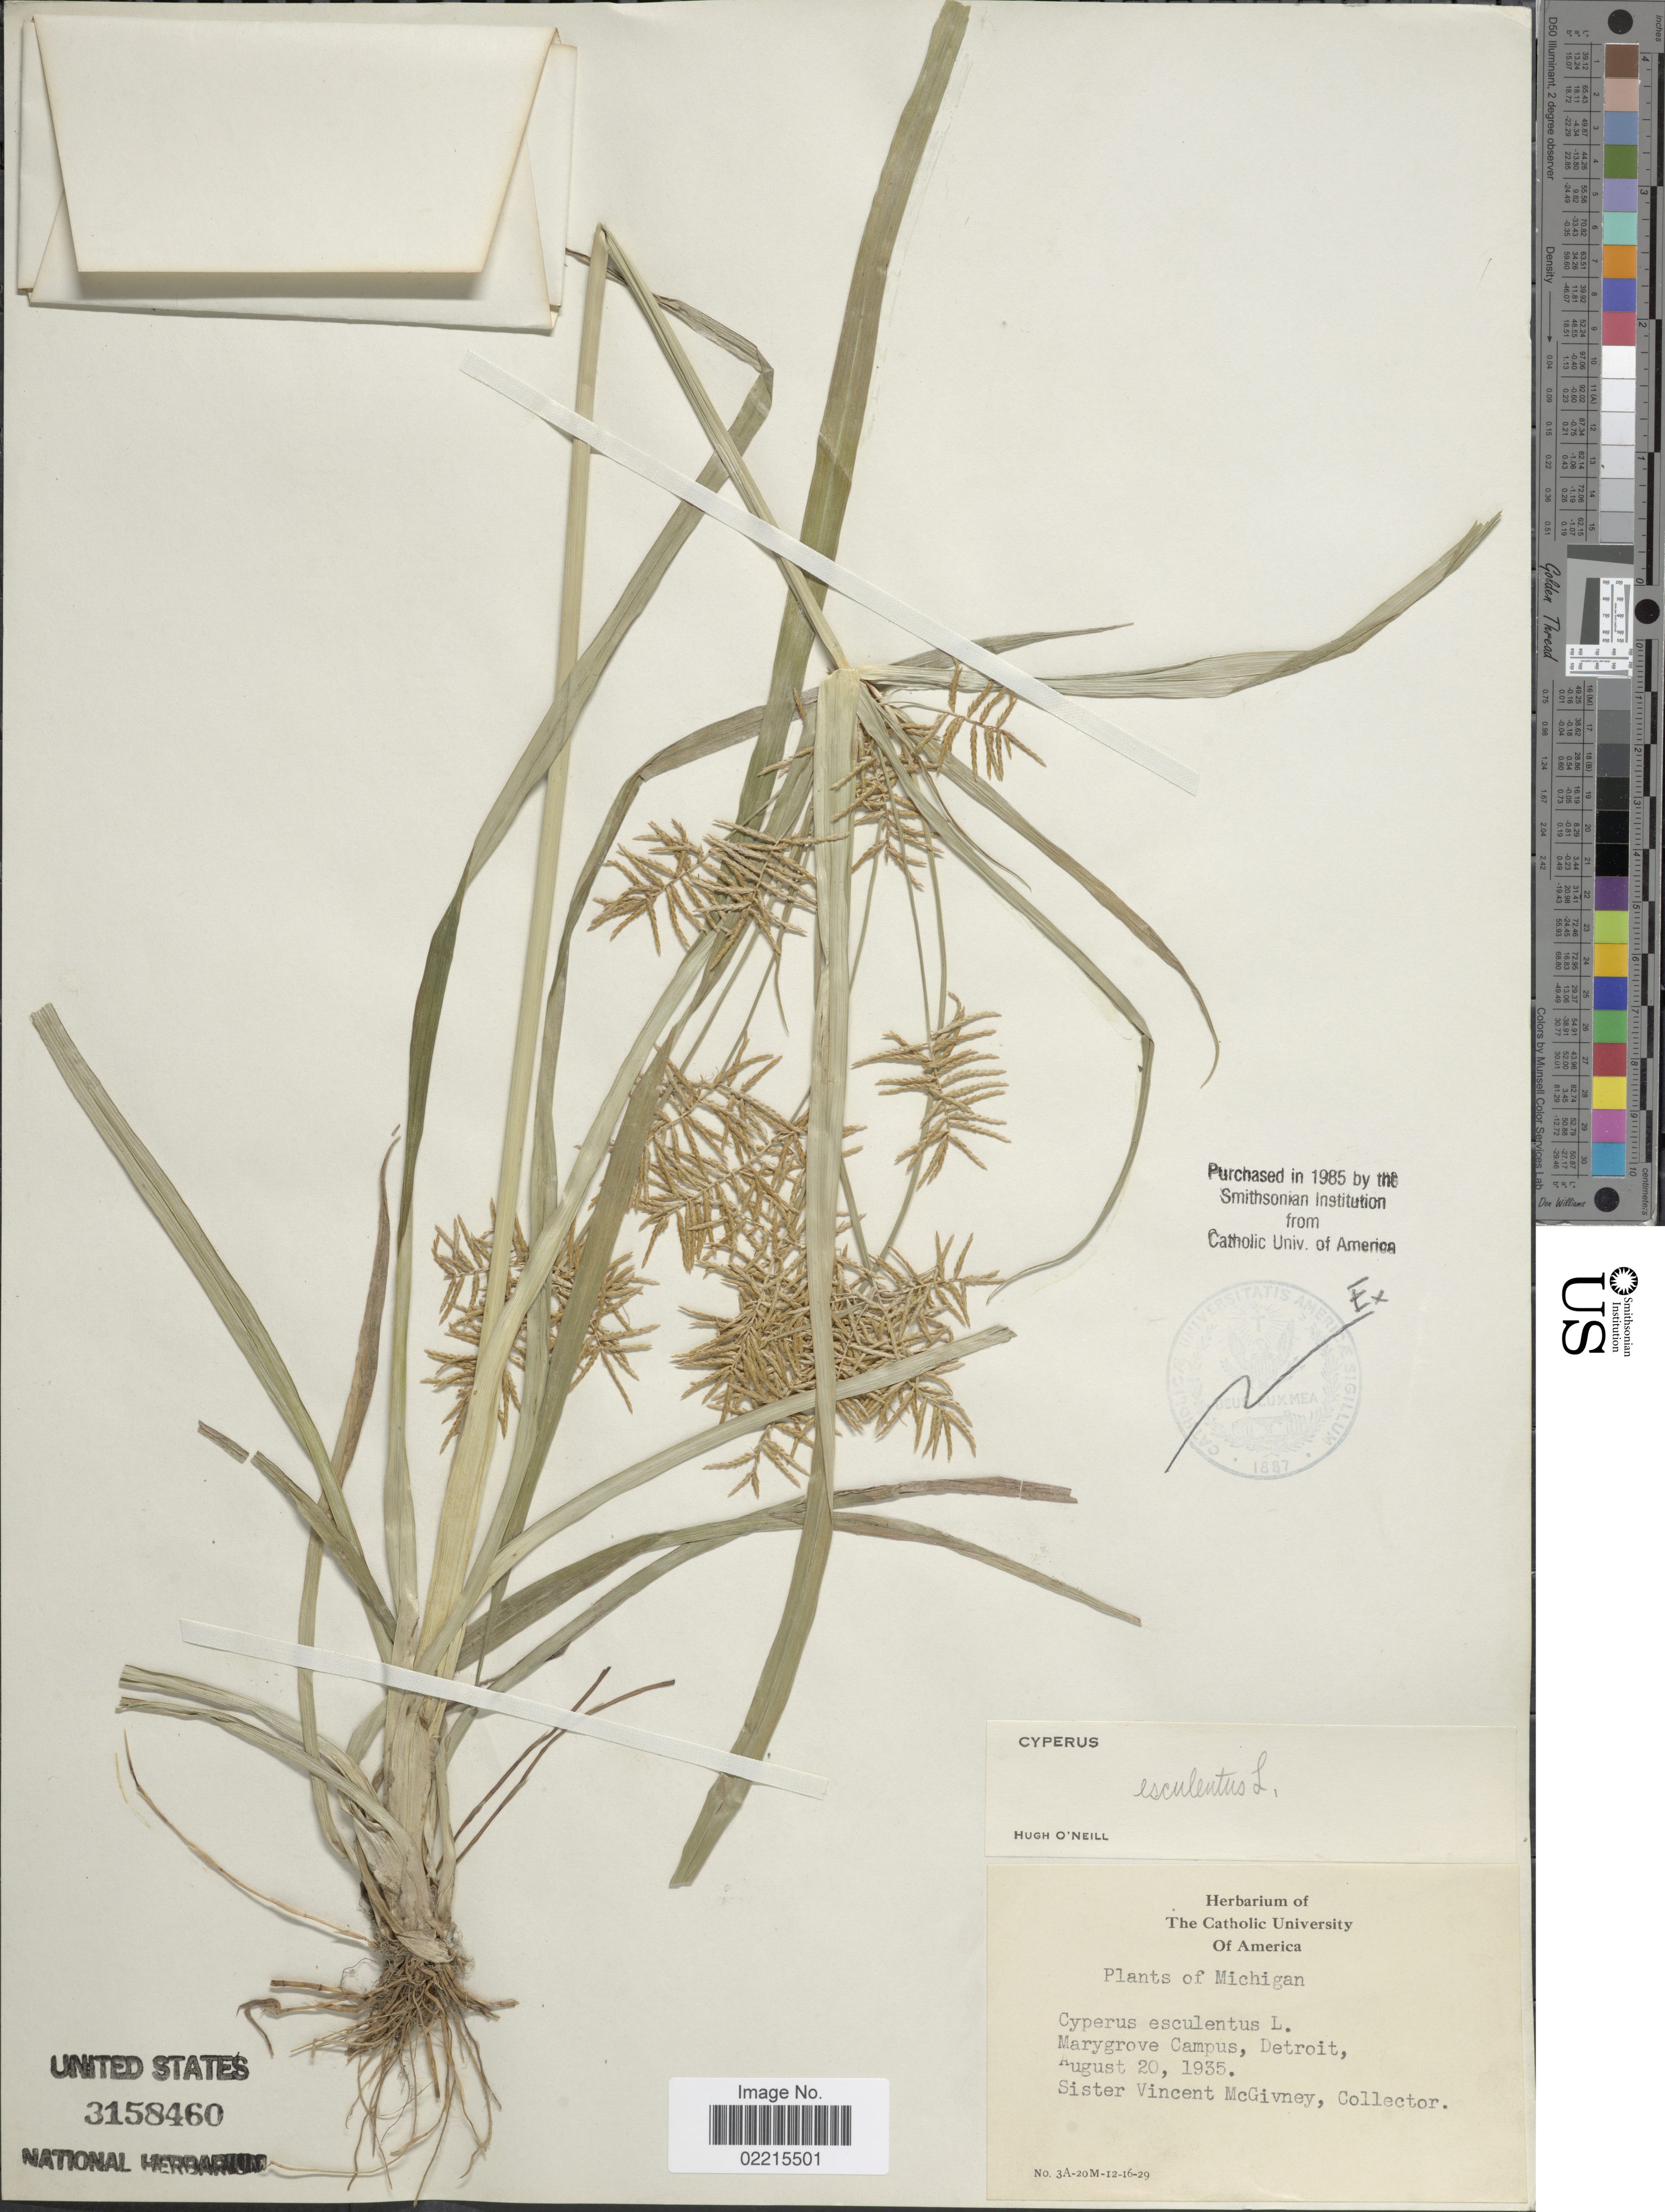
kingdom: Plantae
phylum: Tracheophyta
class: Liliopsida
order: Poales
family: Cyperaceae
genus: Cyperus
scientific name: Cyperus esculentus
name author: L.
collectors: S. McGivney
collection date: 1935-08-20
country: United States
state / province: Michigan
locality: Mangrove Campus, Detroit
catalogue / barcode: US 3158460